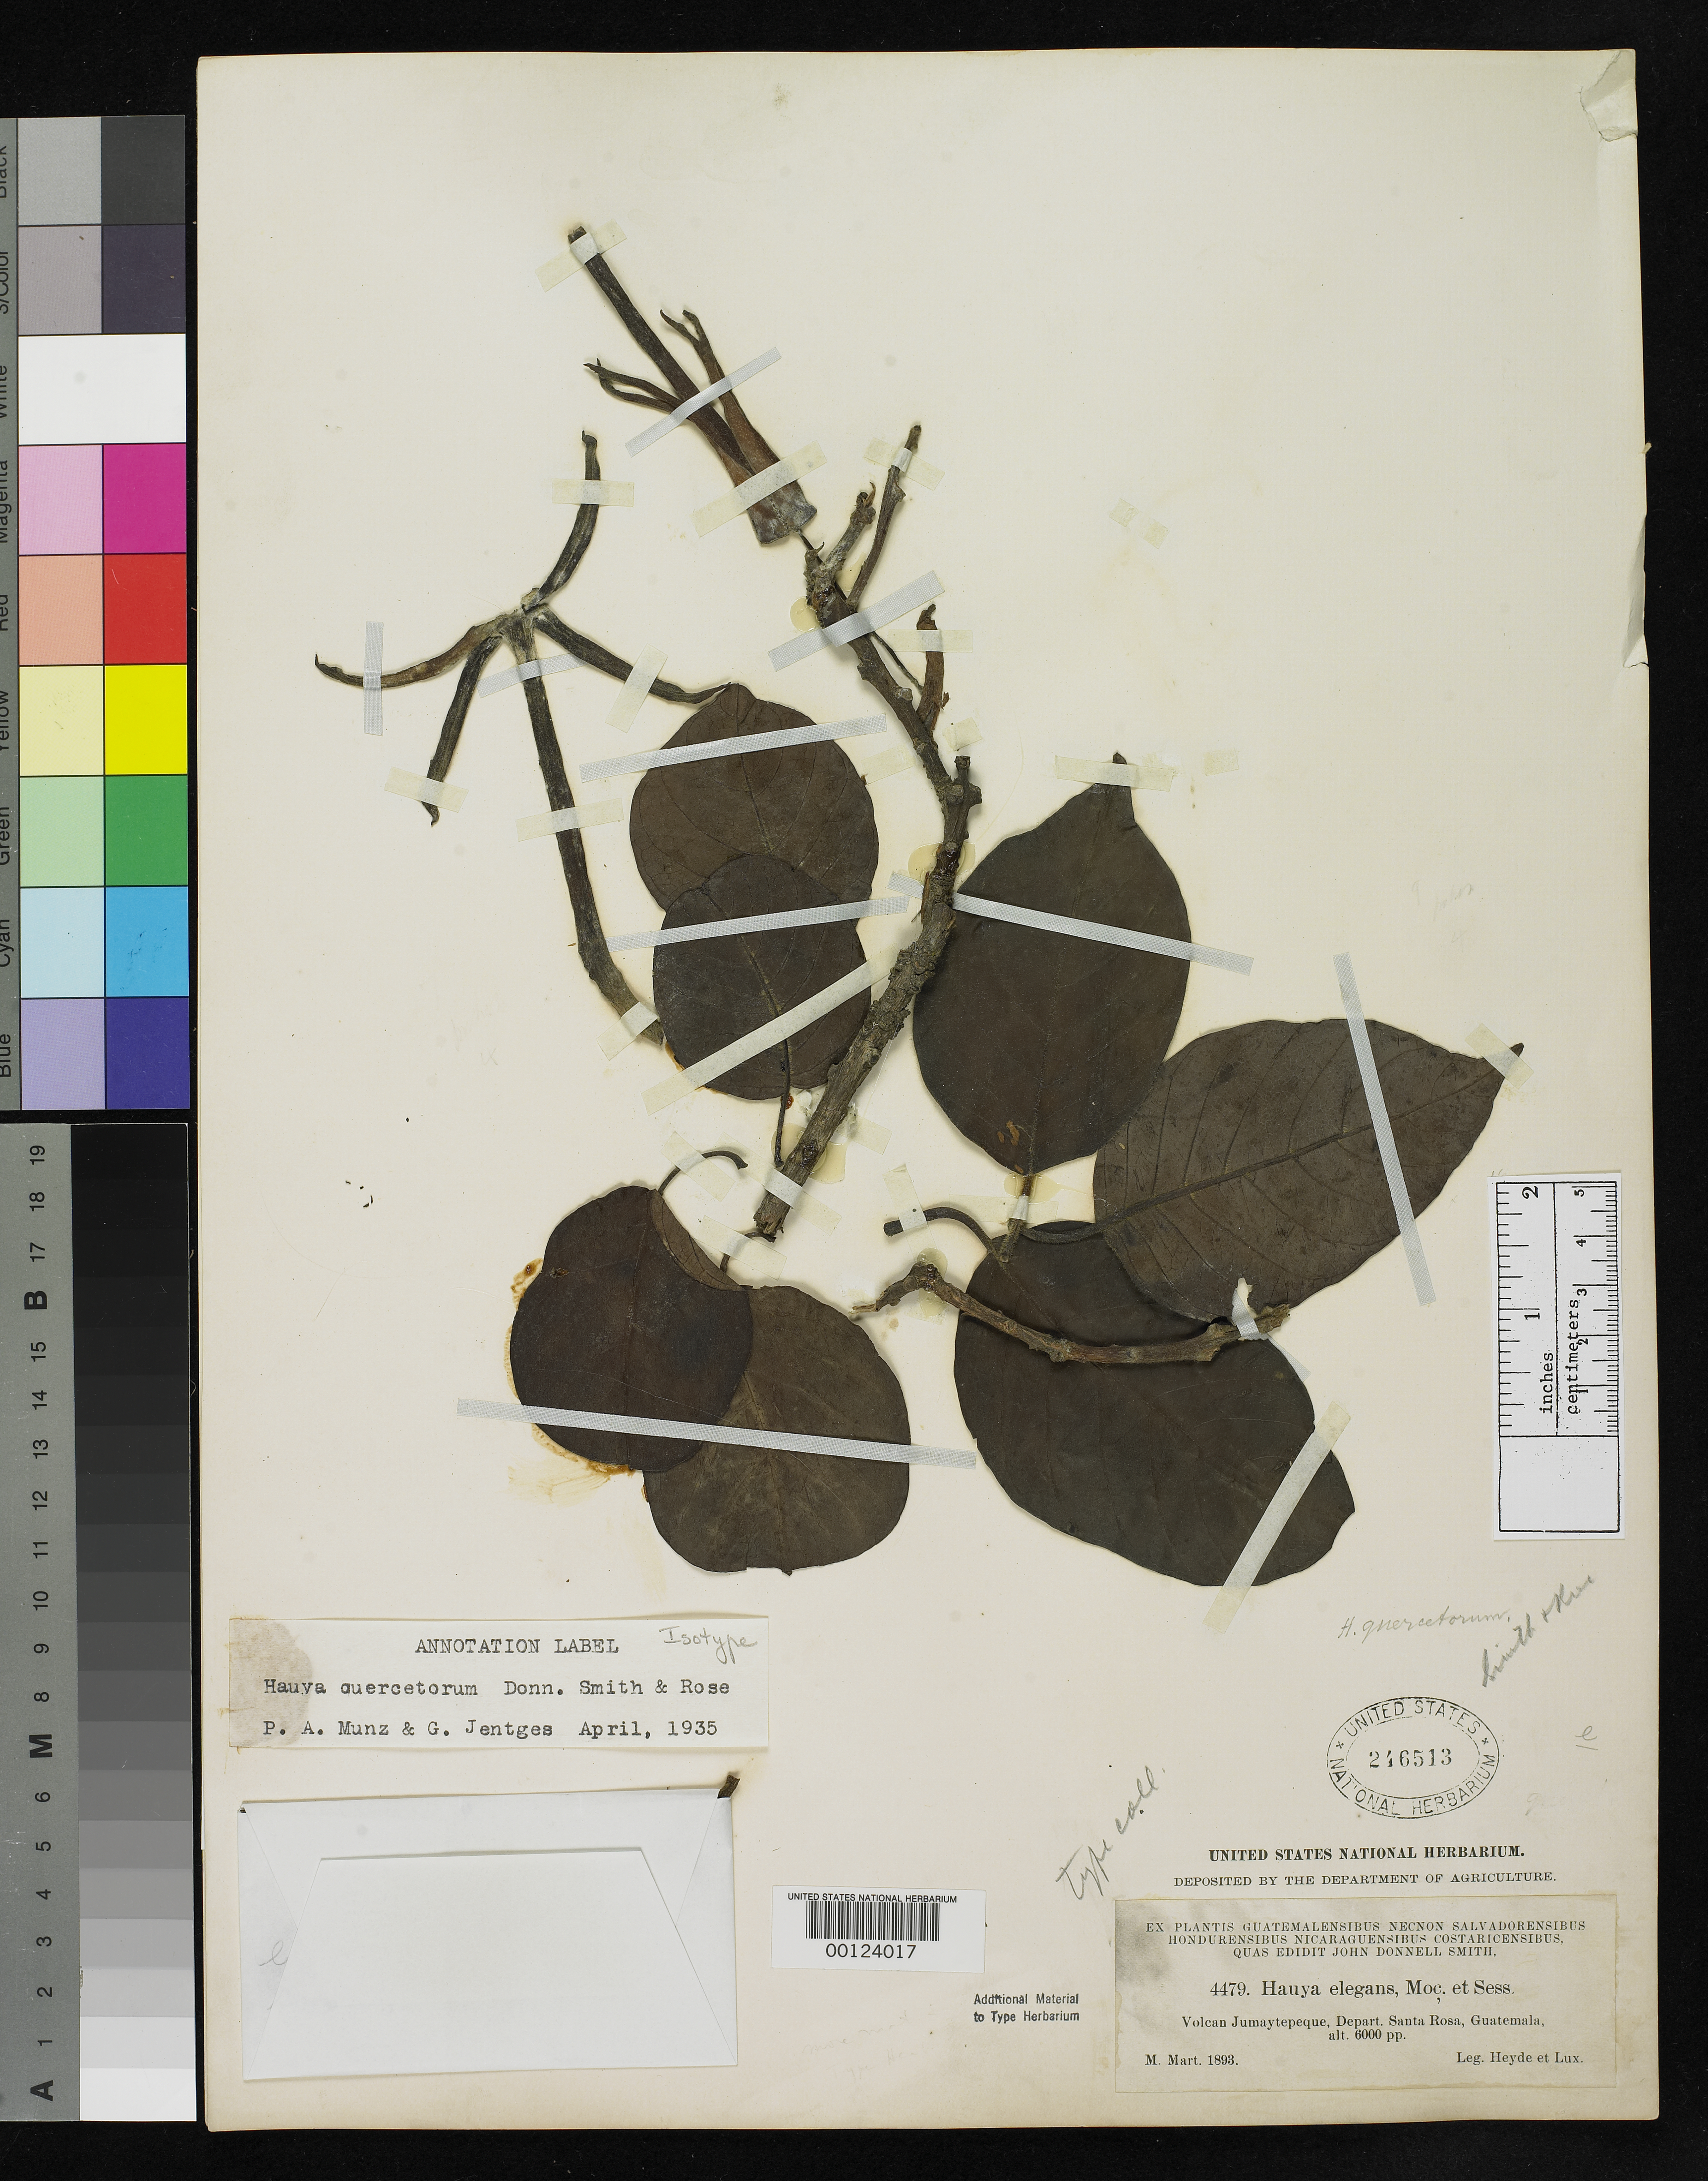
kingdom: Plantae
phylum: Tracheophyta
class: Magnoliopsida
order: Myrtales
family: Onagraceae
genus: Hauya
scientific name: Hauya quercetorum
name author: Donn. Sm. & Rose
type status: Type Collection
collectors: E. T. Heyde & E. Lux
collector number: J.D.S. 4479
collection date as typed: Mar 1893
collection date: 1893-03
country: Guatemala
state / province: Santa Rosa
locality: Jumaytepeque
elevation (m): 1850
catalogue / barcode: US 246513